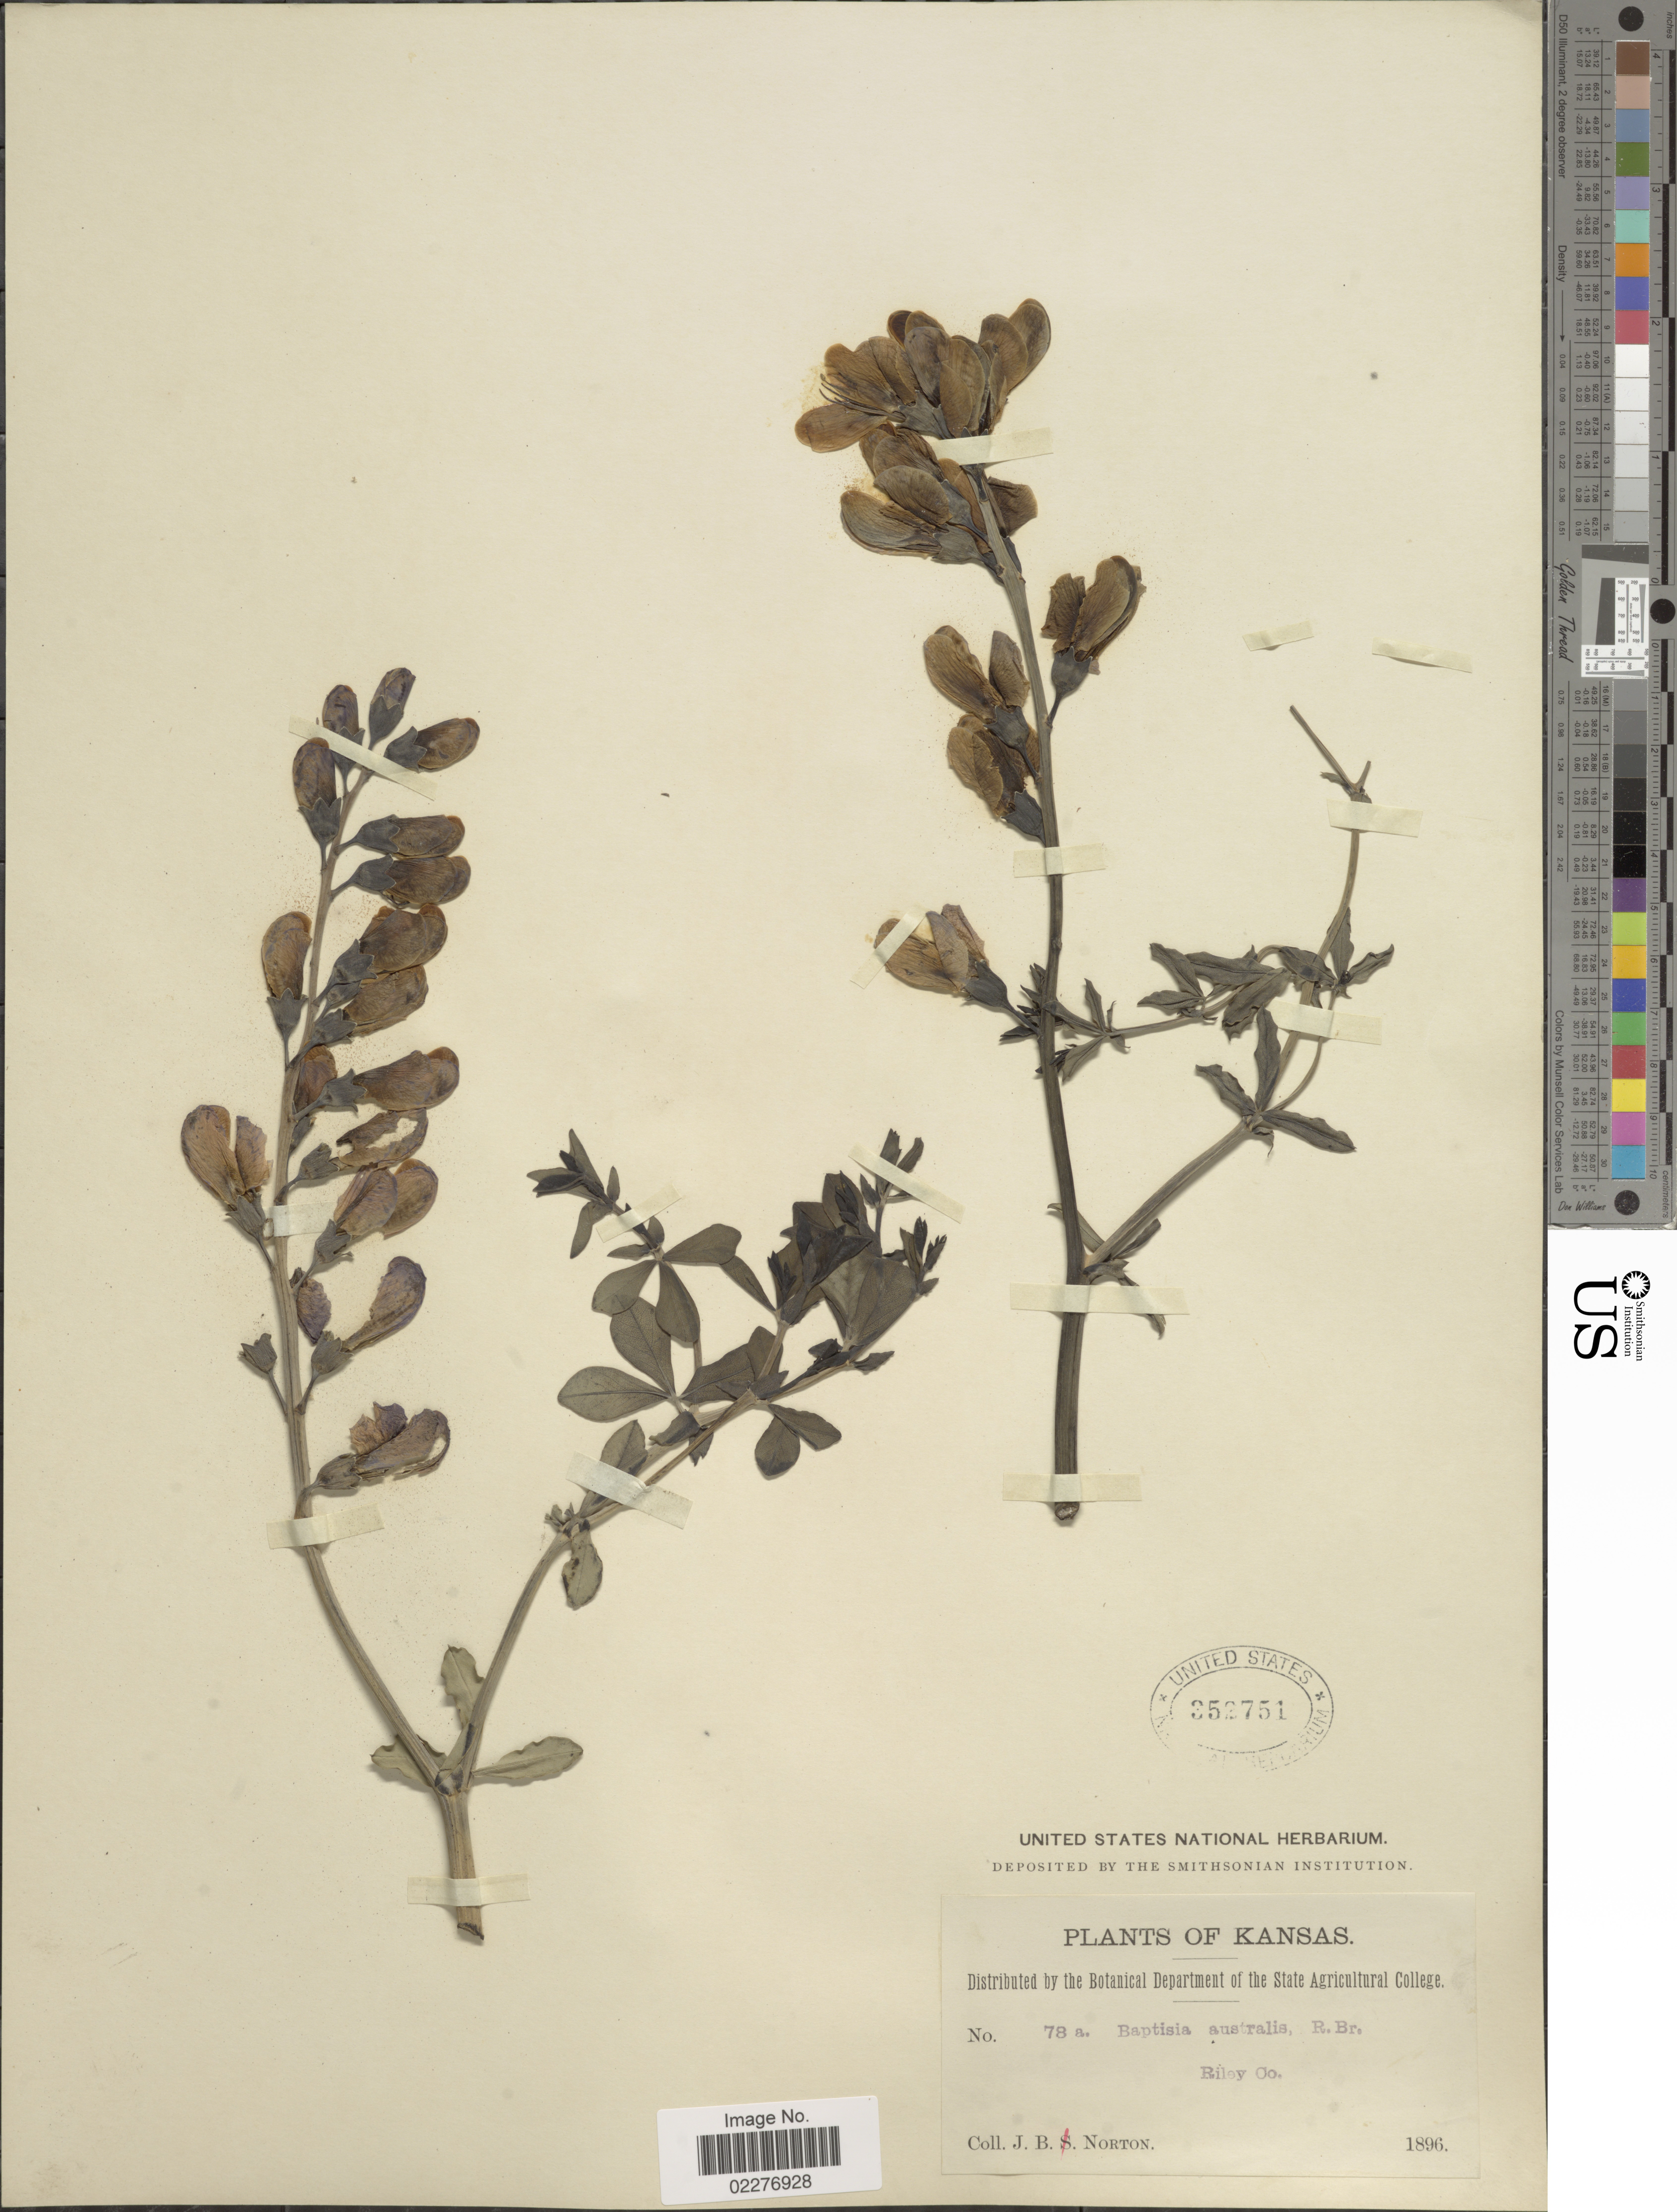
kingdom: Plantae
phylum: Tracheophyta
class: Magnoliopsida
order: Fabales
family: Fabaceae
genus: Baptisia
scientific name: Baptisia minor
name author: Lehm.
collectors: J. B. Norton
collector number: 78a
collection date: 1896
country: United States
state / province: Kansas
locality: Riley Co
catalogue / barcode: US 352751